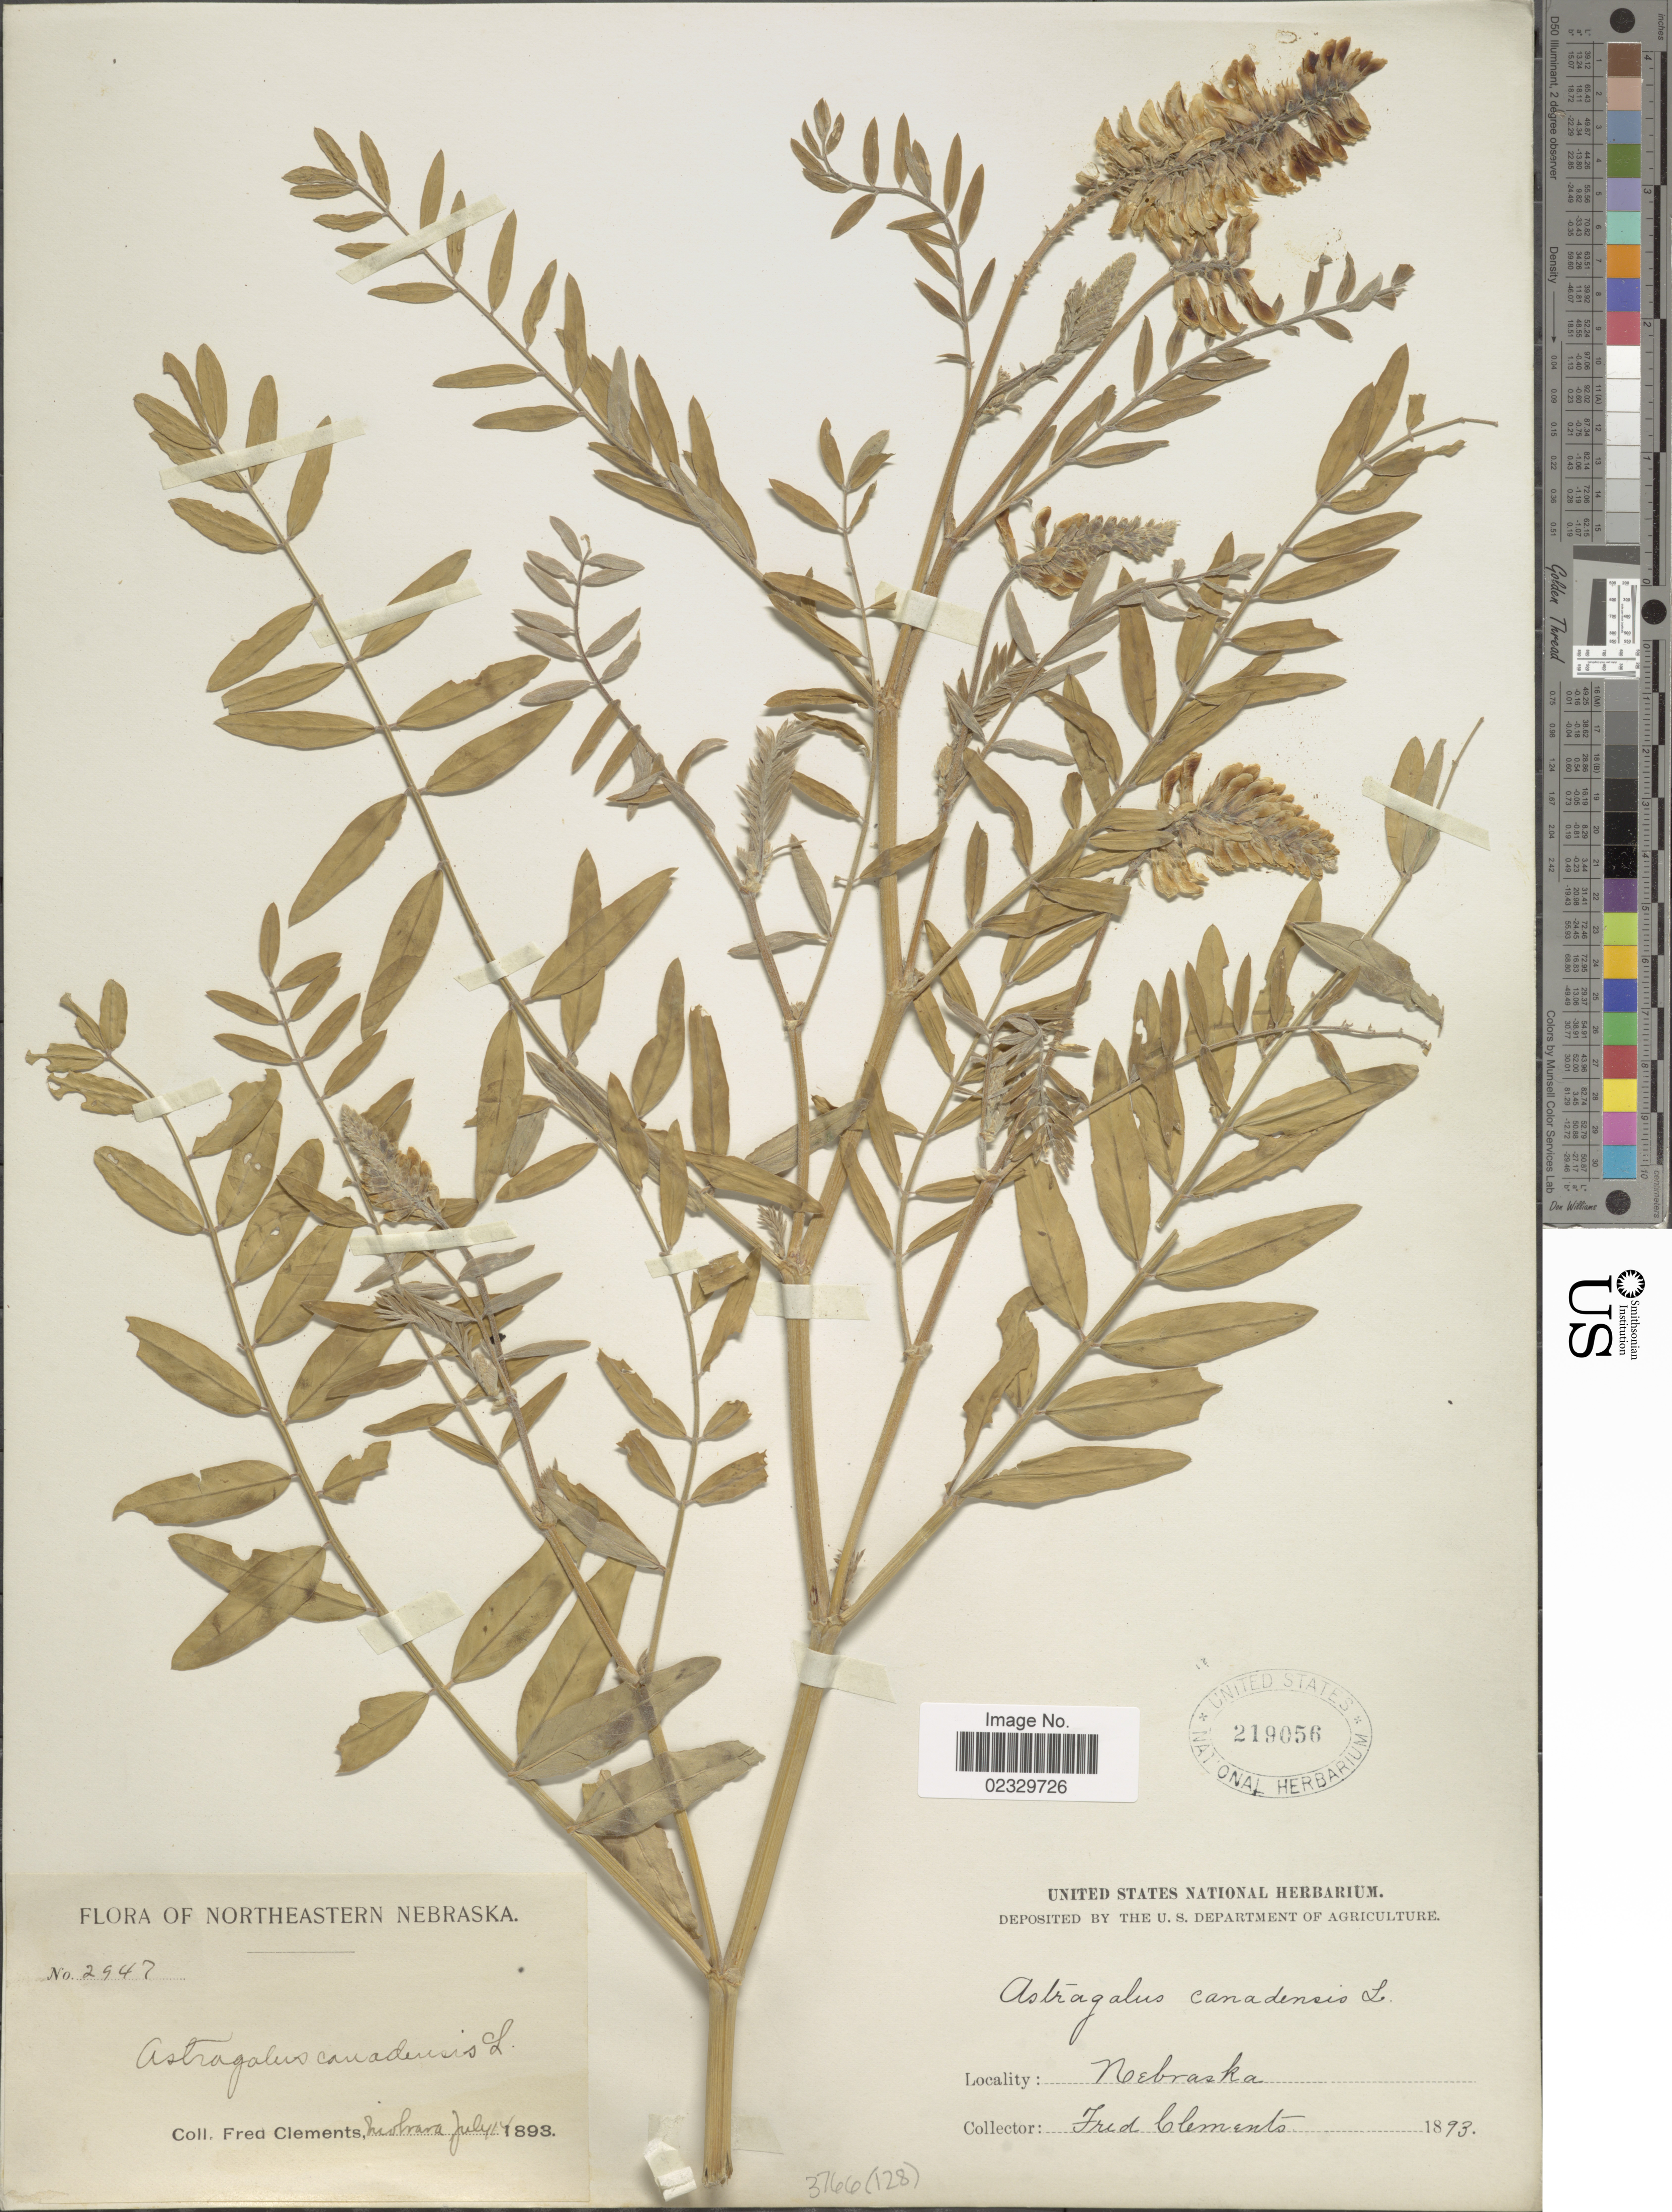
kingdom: Plantae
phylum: Tracheophyta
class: Magnoliopsida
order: Fabales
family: Fabaceae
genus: Astragalus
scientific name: Astragalus canadensis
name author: L.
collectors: F. E. Clements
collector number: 2947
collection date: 1893-07-14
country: United States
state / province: Nebraska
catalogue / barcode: US 219056